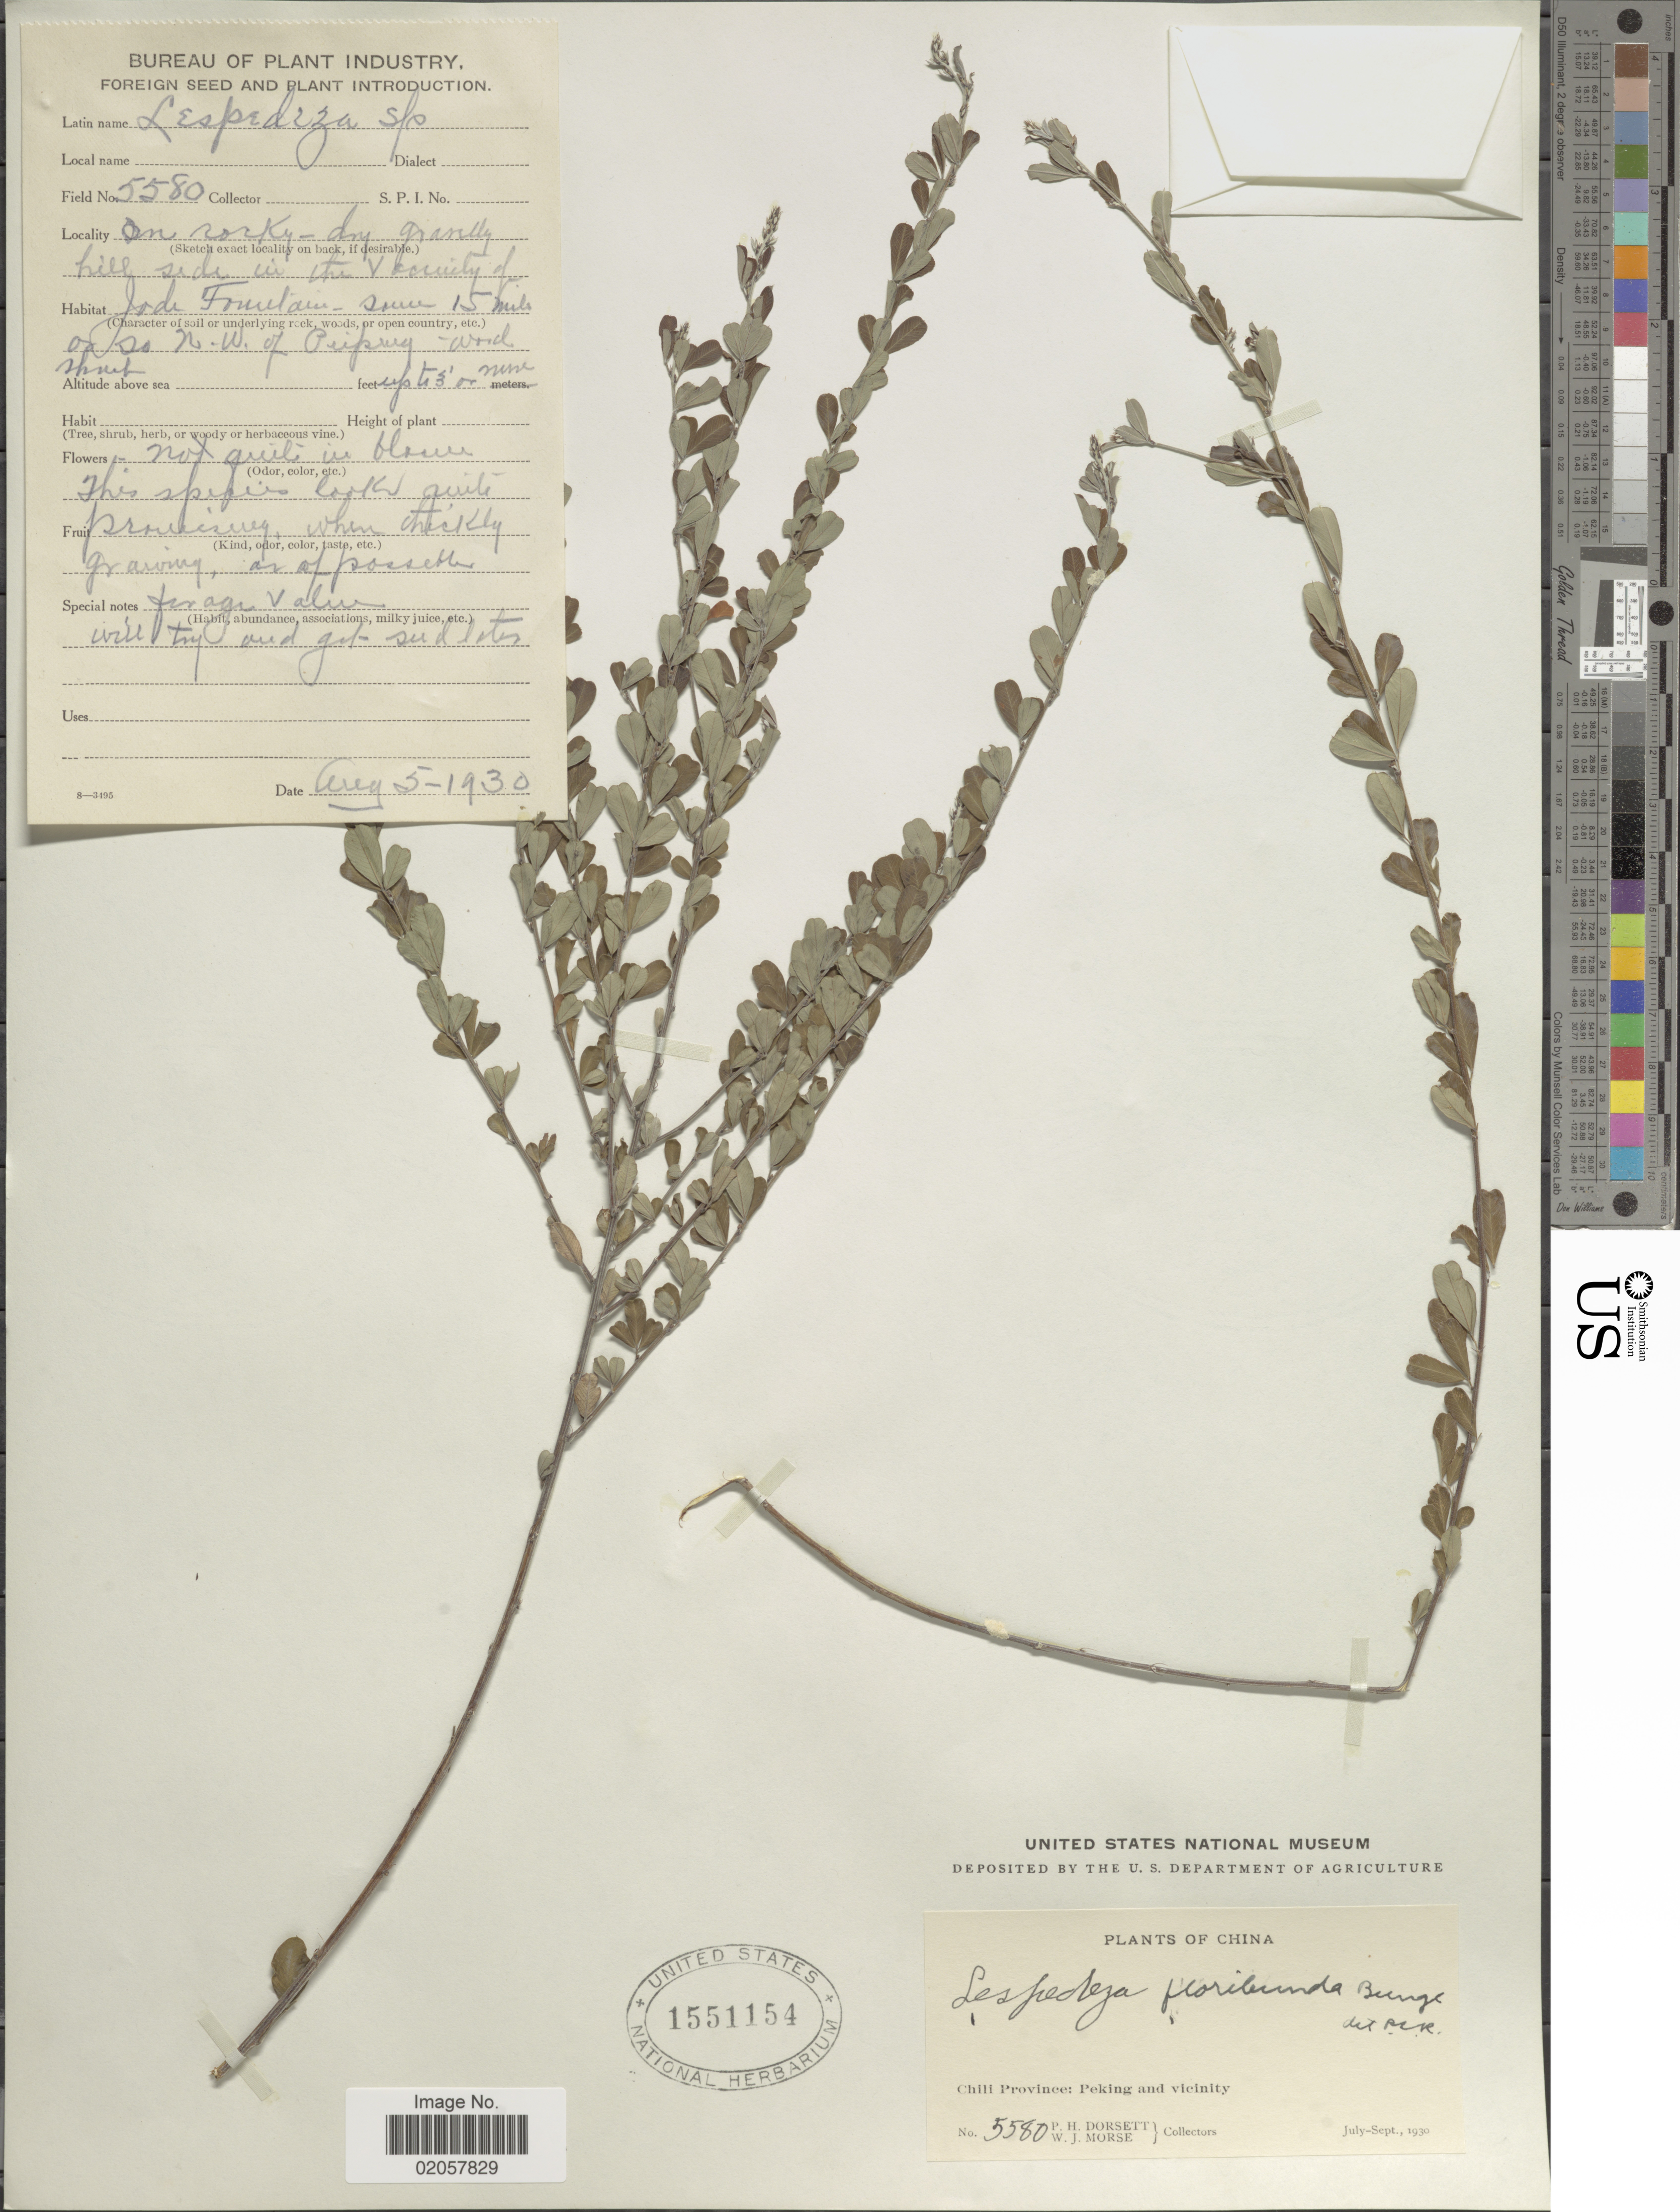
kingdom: Plantae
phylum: Tracheophyta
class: Magnoliopsida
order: Fabales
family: Fabaceae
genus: Lespedeza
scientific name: Lespedeza floribunda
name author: Bunge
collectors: P. H. Dorsett & W. J. Morse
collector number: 5580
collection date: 1930-05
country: China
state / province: Beijing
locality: Chili Province: Peking and vicinity, on rocky-dry gravelly hill side in the vicinity of Jade Fountain- some 15 miles of So N.w. of Peiping [interpreted]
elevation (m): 300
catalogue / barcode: US 1551154